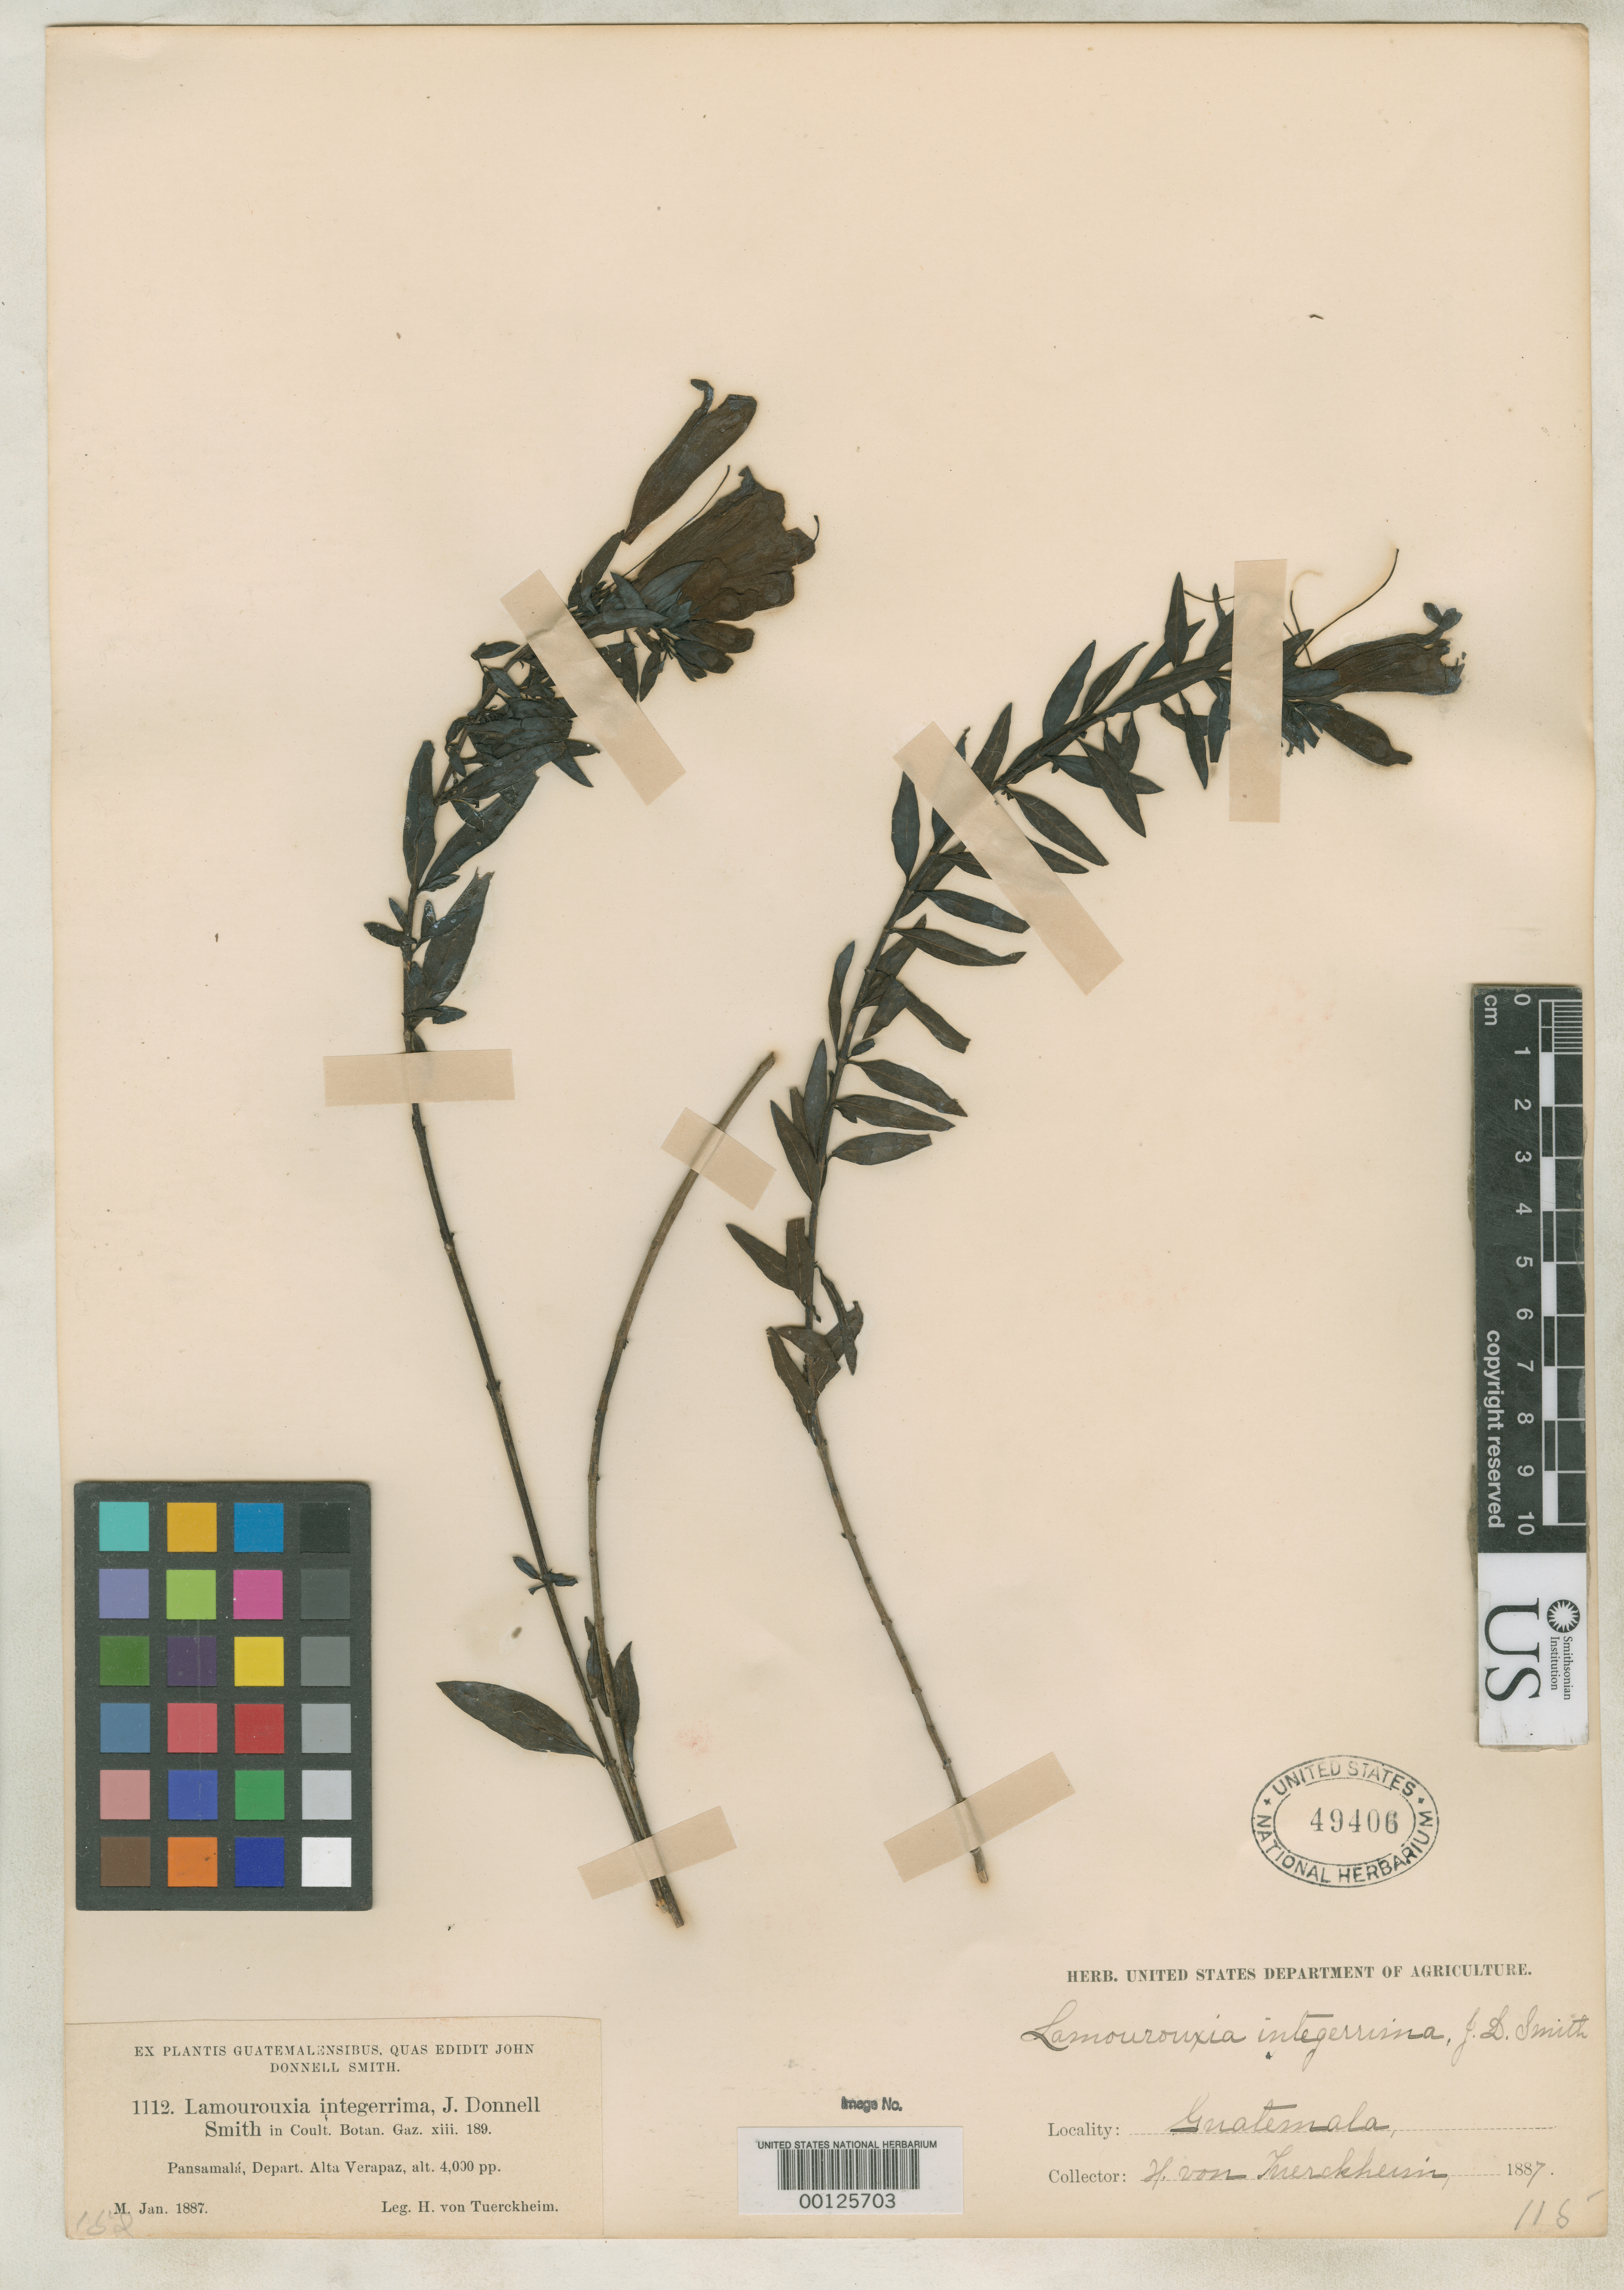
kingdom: Plantae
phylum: Tracheophyta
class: Magnoliopsida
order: Lamiales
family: Orobanchaceae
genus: Lamourouxia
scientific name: Lamourouxia integerrima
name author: Donn. Sm.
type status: Isotype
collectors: H. von Türckheim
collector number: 1112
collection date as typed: Jan 1887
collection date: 1887-01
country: Guatemala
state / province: Alta Verapaz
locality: Pansamalá.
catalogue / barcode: US 49406